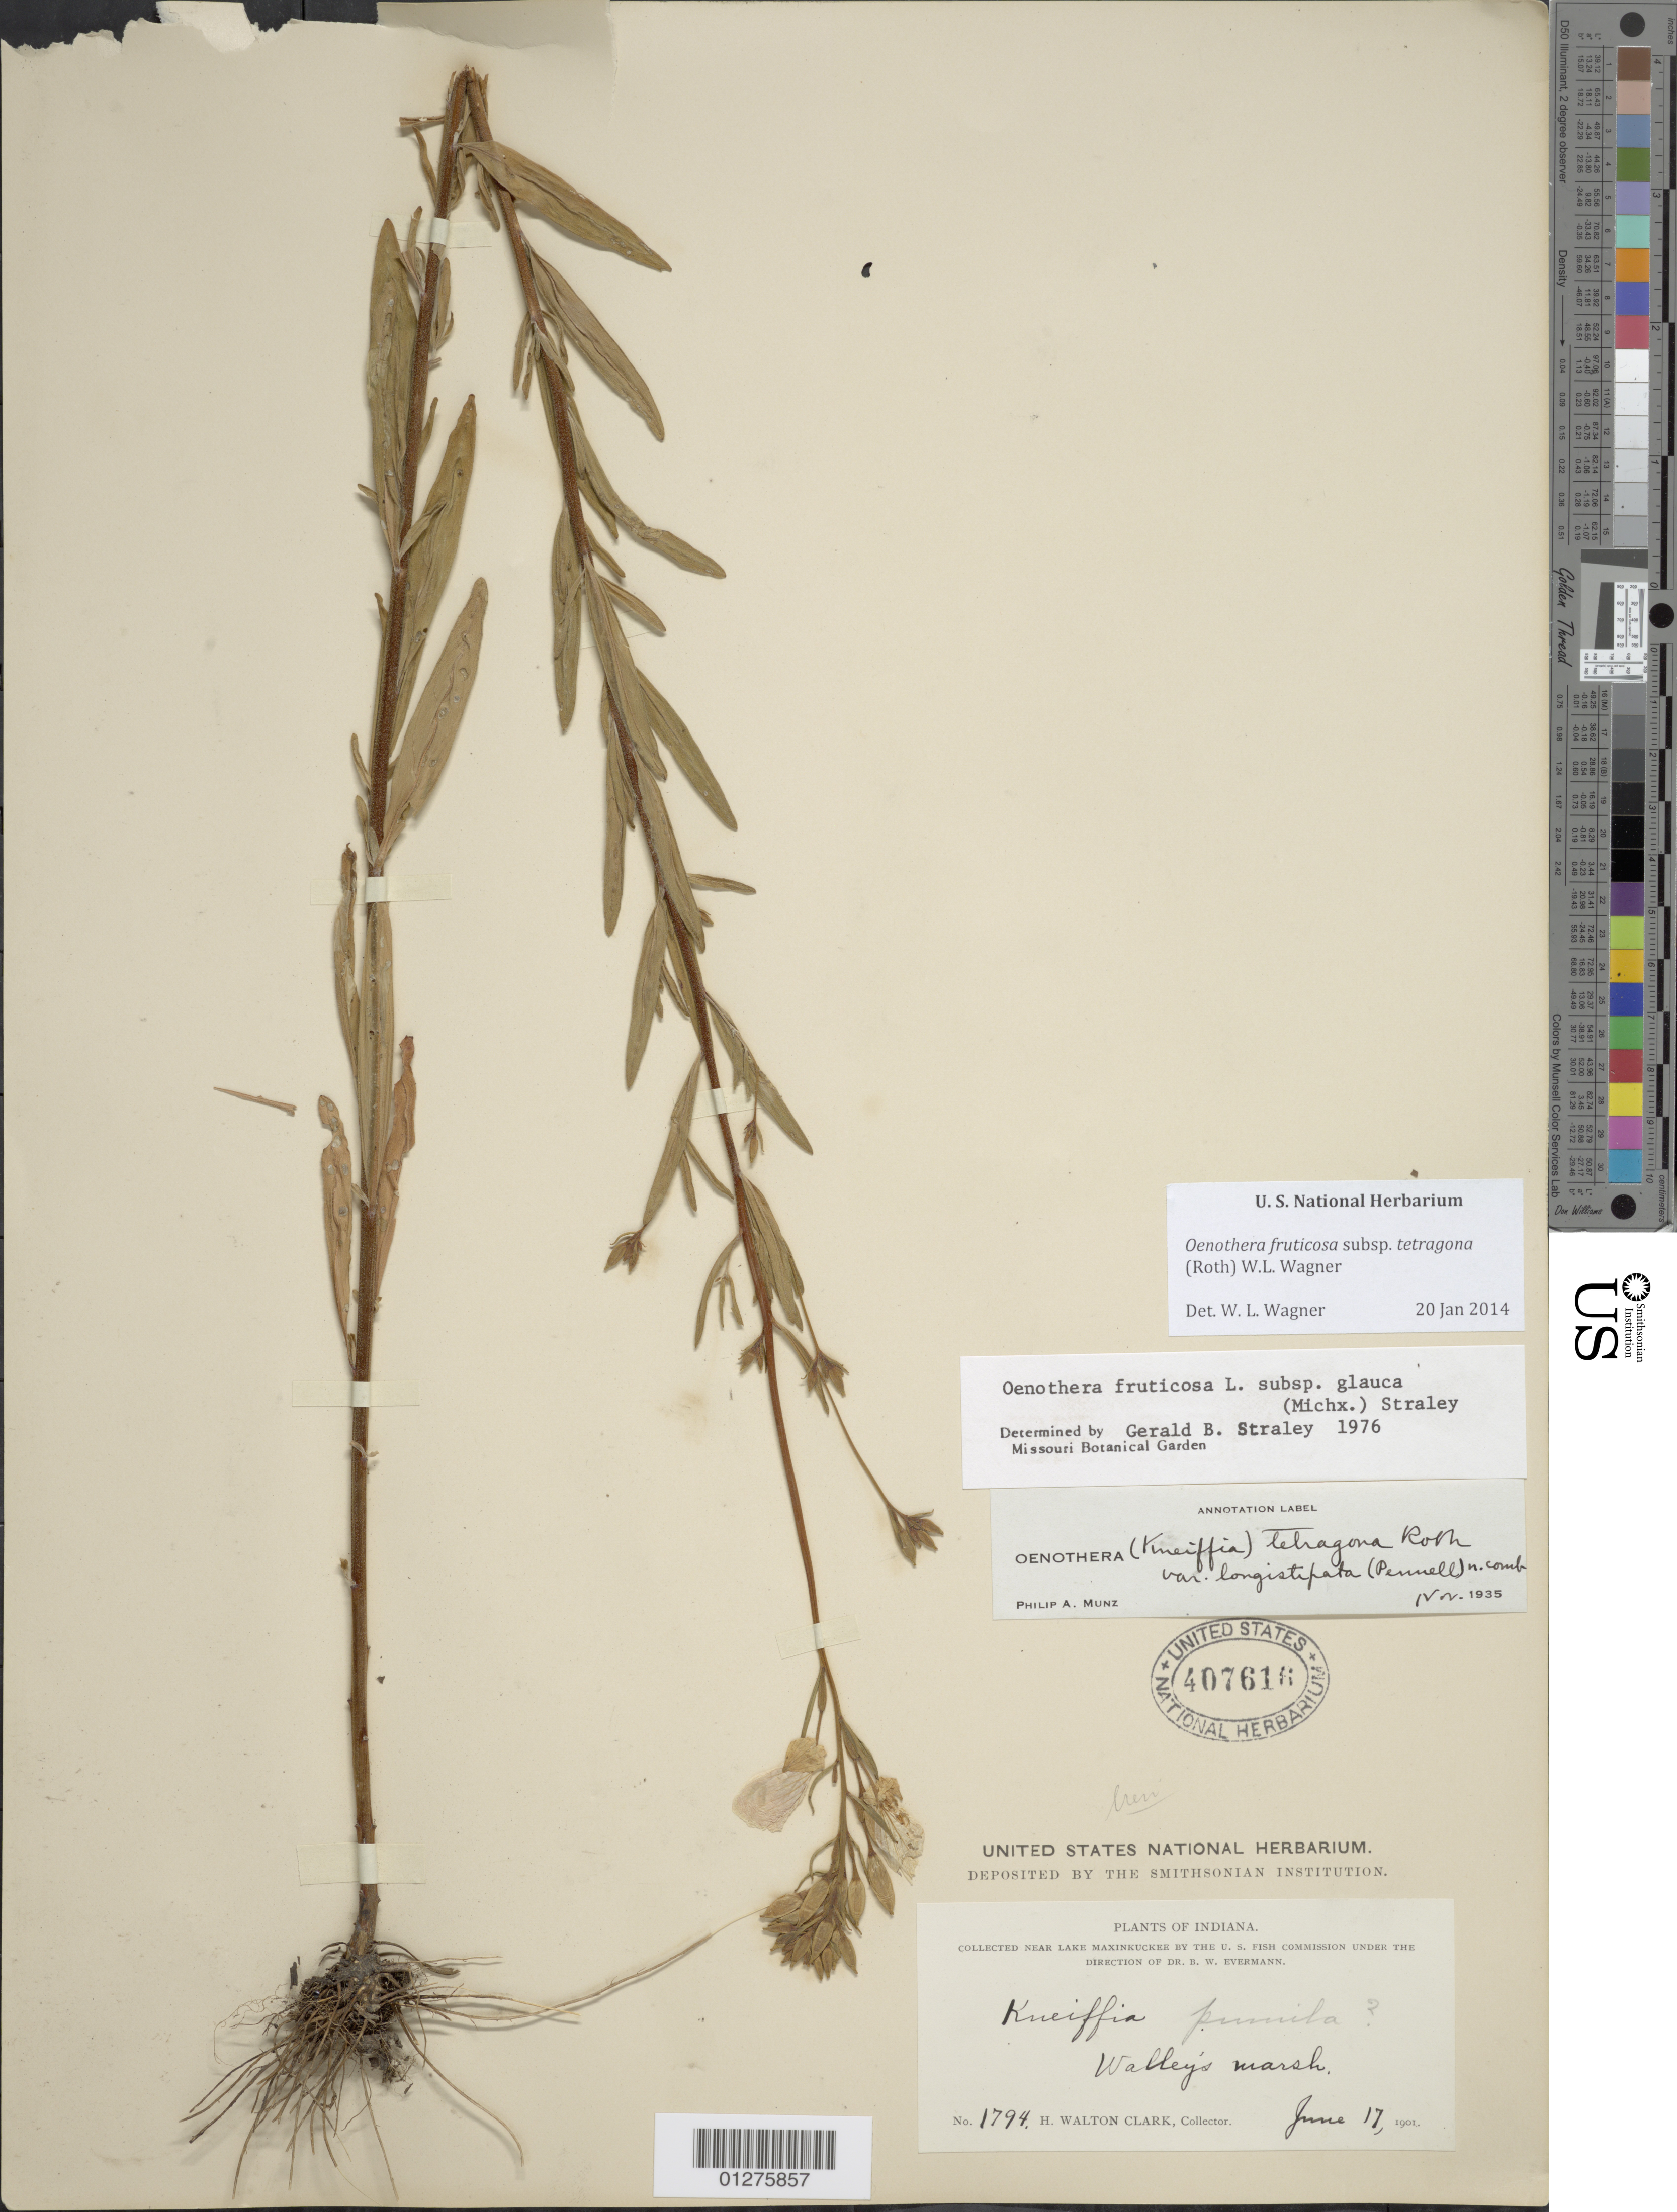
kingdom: Plantae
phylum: Tracheophyta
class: Magnoliopsida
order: Myrtales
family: Onagraceae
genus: Oenothera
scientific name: Oenothera fruticosa subsp. tetragona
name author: (Roth) W.L. Wagner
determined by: Wagner, W. L., (BOT), Smithsonian Institution - National Museum of Natural History (UNITED STATES)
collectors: H. W. Clark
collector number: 1794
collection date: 1901-06-17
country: United States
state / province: Indiana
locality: Near Lake Maxinkuckee, Walley's marsh.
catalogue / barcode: US 407616